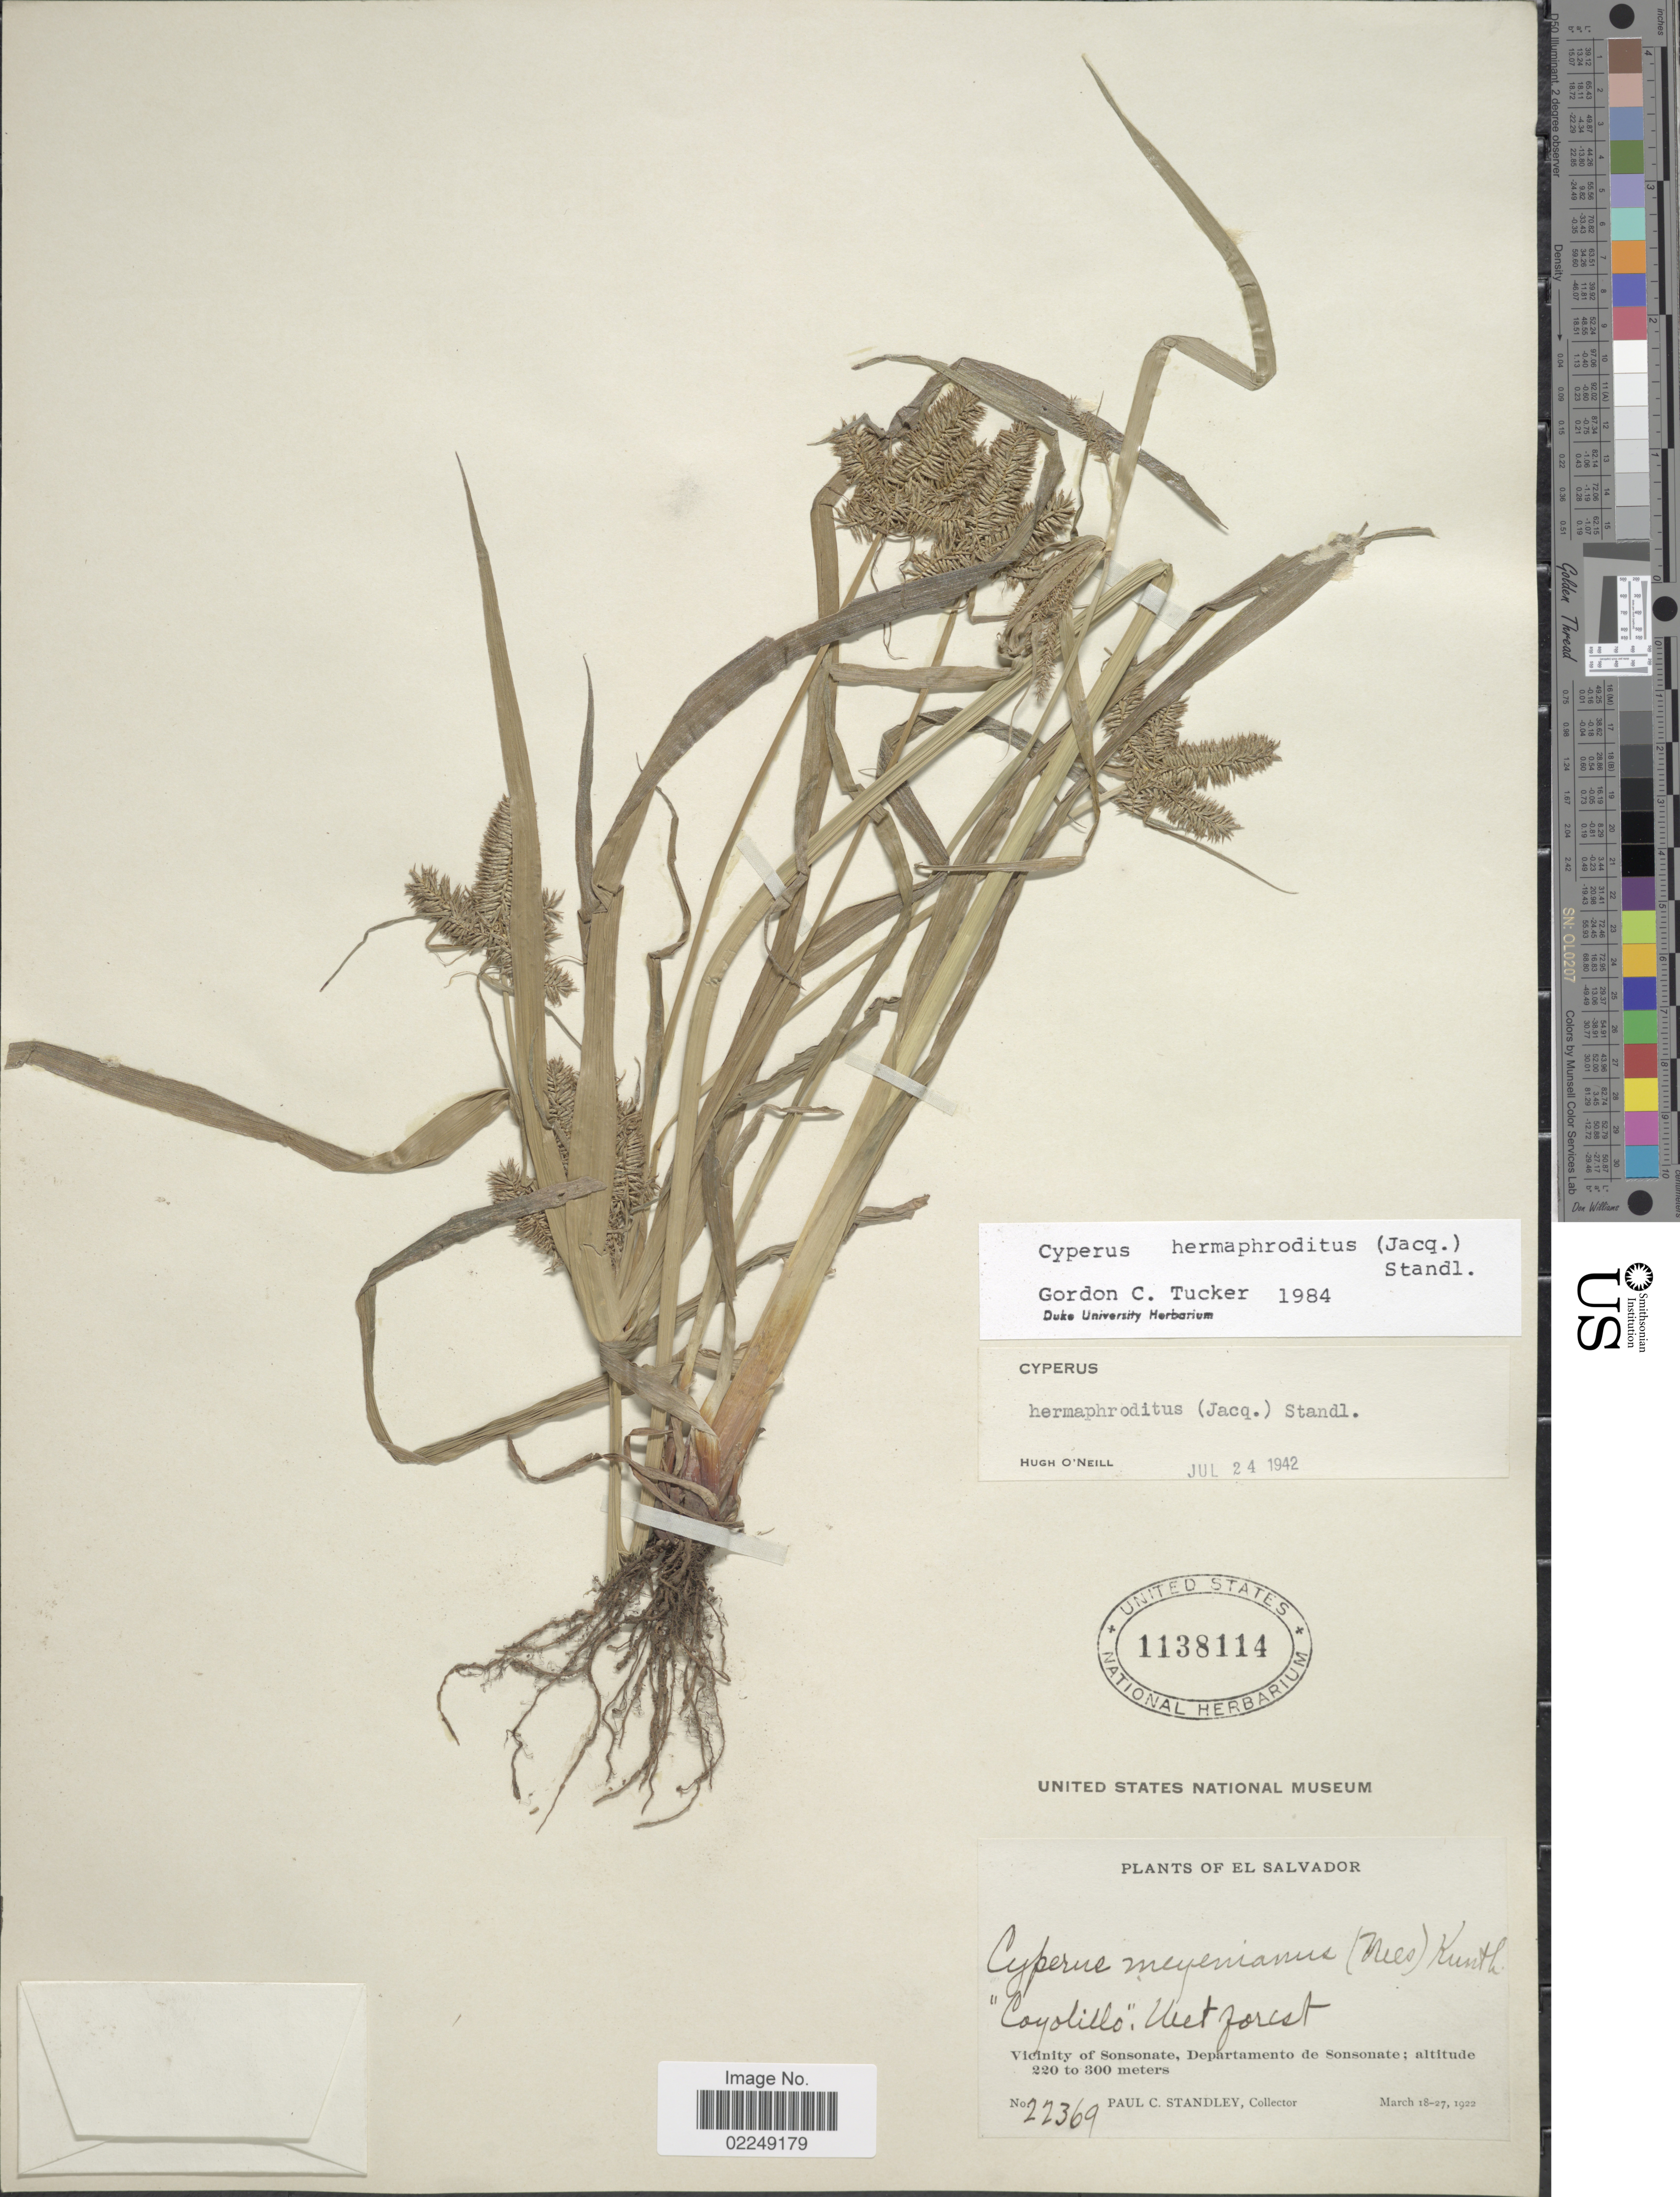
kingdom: Plantae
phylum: Tracheophyta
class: Liliopsida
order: Poales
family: Cyperaceae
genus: Cyperus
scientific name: Cyperus hermaphroditus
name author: (Jacq.) Standl.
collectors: P. C. Standley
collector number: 22369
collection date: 1922-03-18/1922-03-27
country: El Salvador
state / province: Sonsonate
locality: Vicinity of Sonsonate, Departamento de Sonsonate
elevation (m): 220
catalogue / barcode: US 1138114